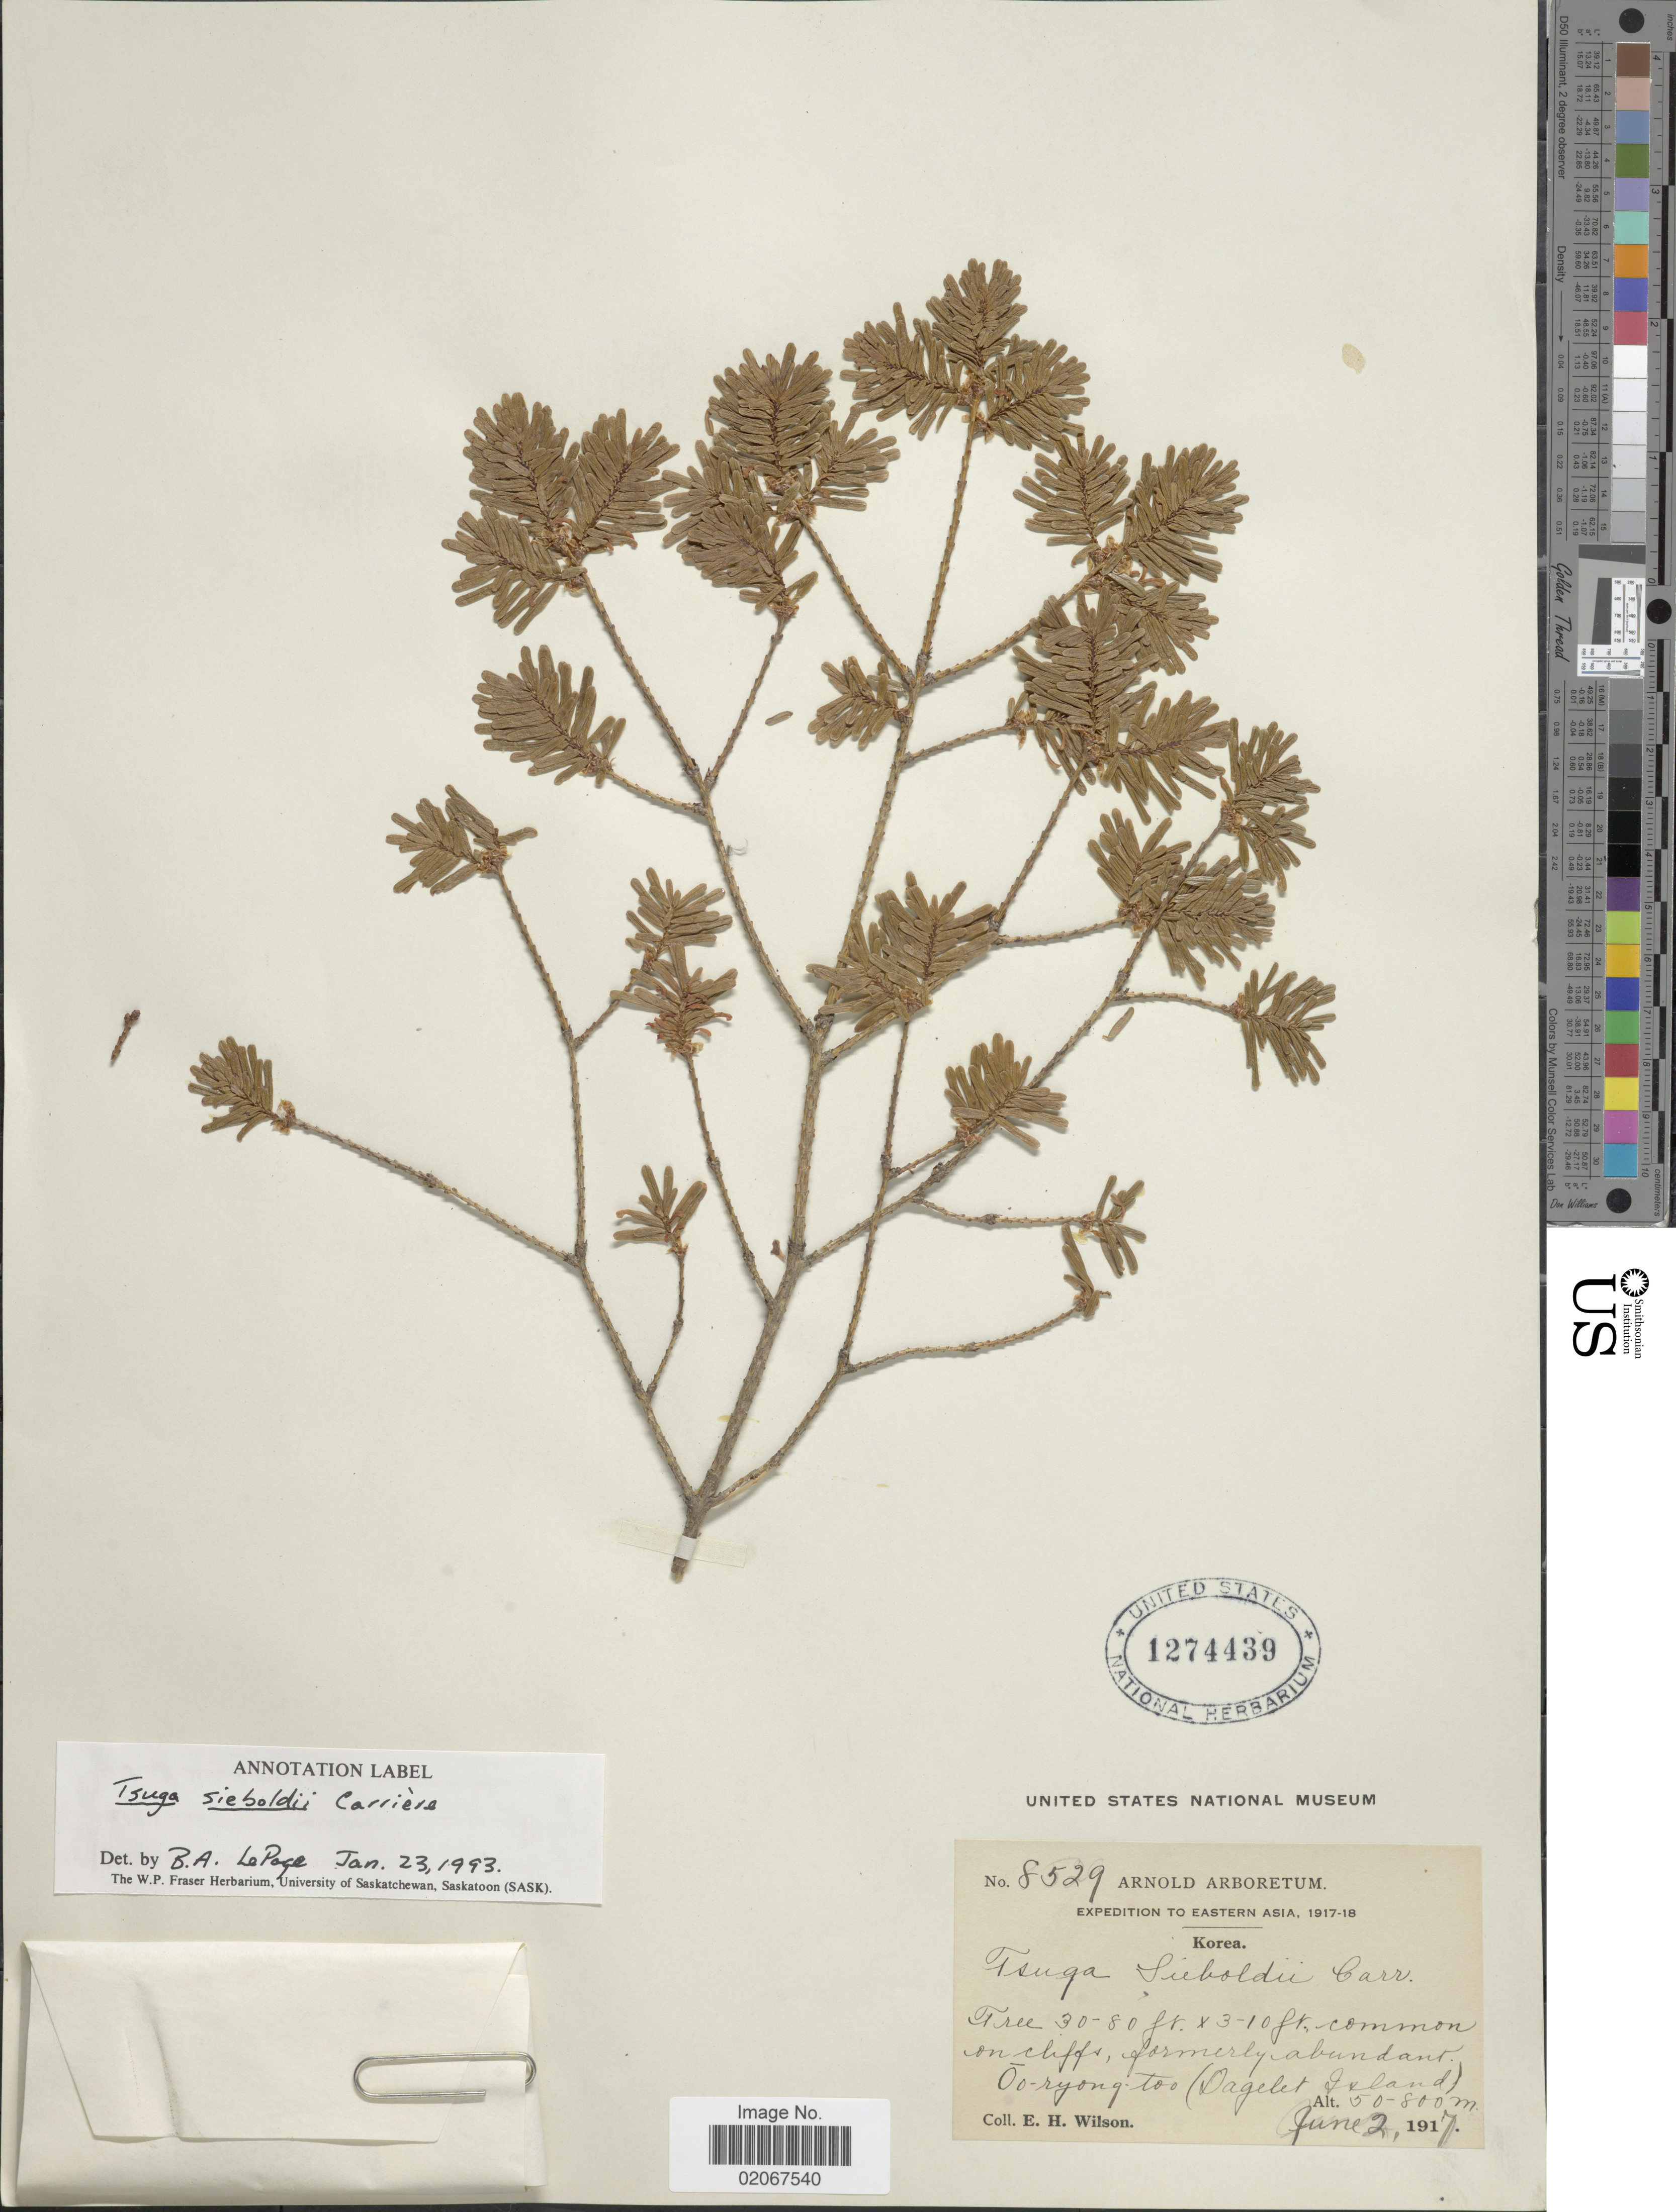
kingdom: Plantae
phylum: Tracheophyta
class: Pinopsida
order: Pinales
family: Pinaceae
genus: Tsuga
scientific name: Tsuga sieboldii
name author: Carrière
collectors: E. Wilson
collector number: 8529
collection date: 1917-06-02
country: South Korea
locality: Eastern Asia. Korea. Oo-ryong-too (Dagelet Island)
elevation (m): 50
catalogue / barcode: US 1274439